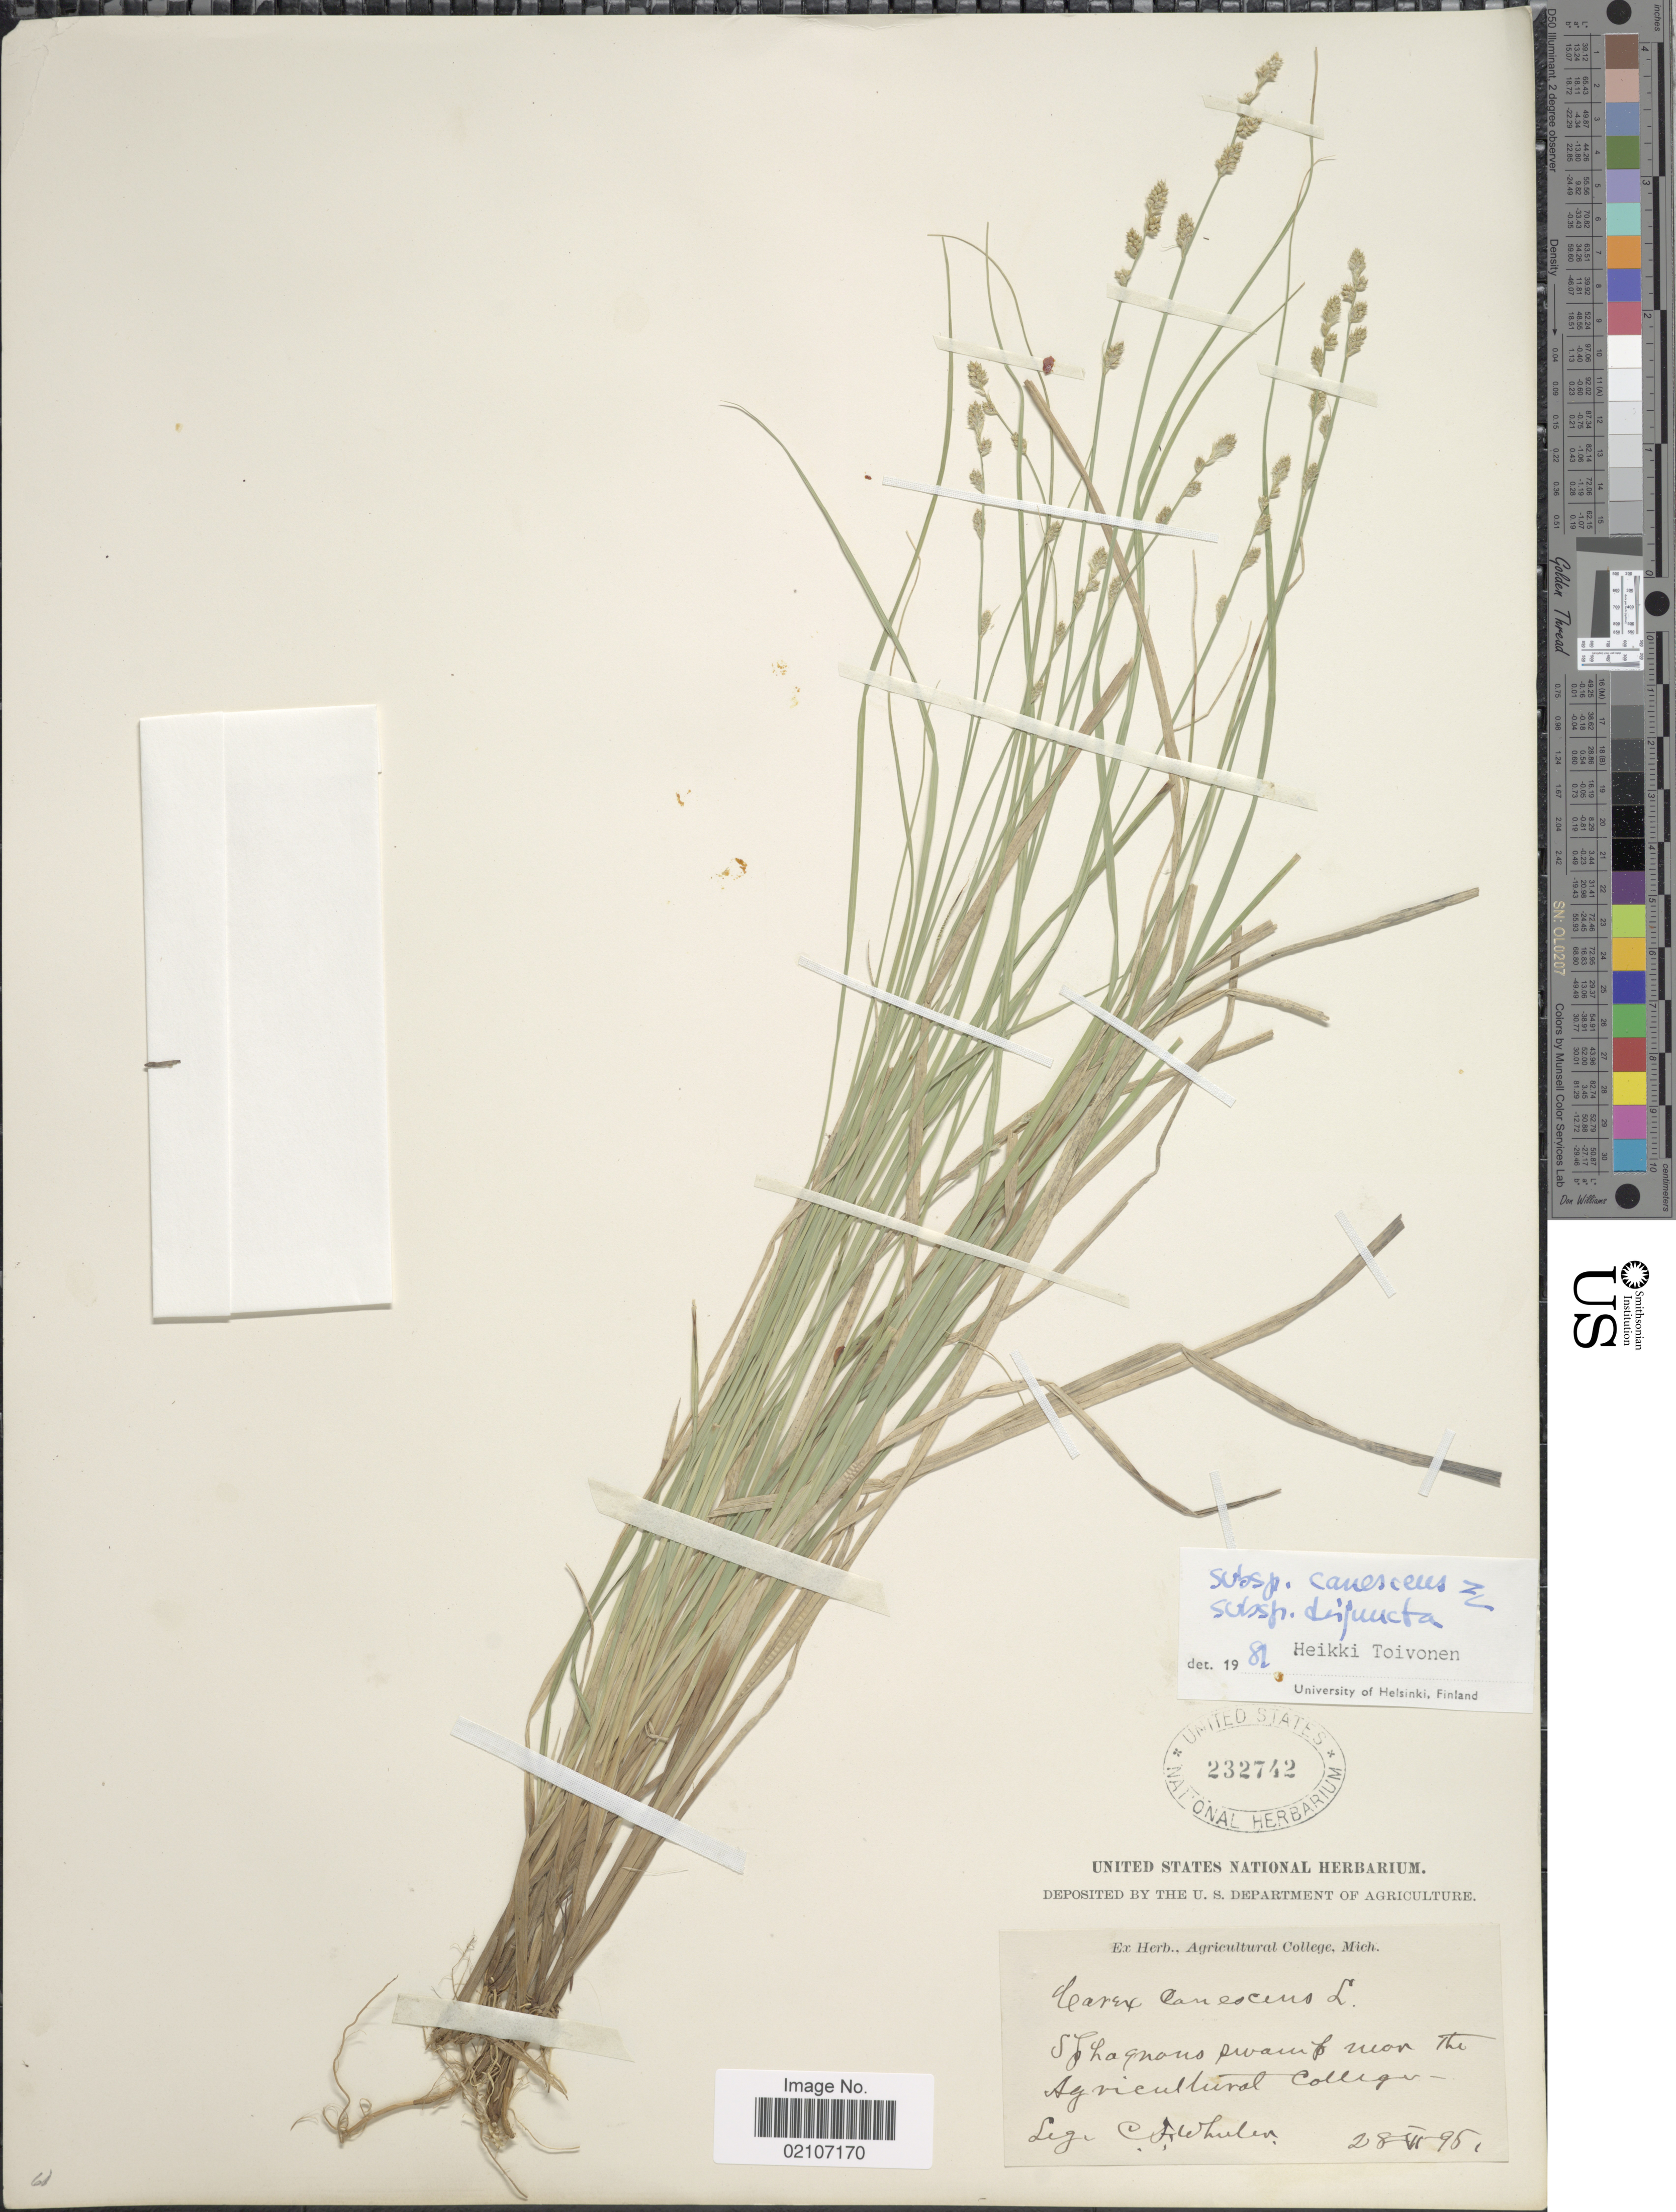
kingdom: Plantae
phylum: Tracheophyta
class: Liliopsida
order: Poales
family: Cyperaceae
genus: Carex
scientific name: Carex canescens var. disjuncta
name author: Fernald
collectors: C. Wheeler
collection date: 1895-06-28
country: United States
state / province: Michigan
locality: S. of Lagnous swamp near the Agricultural College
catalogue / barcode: US 232742